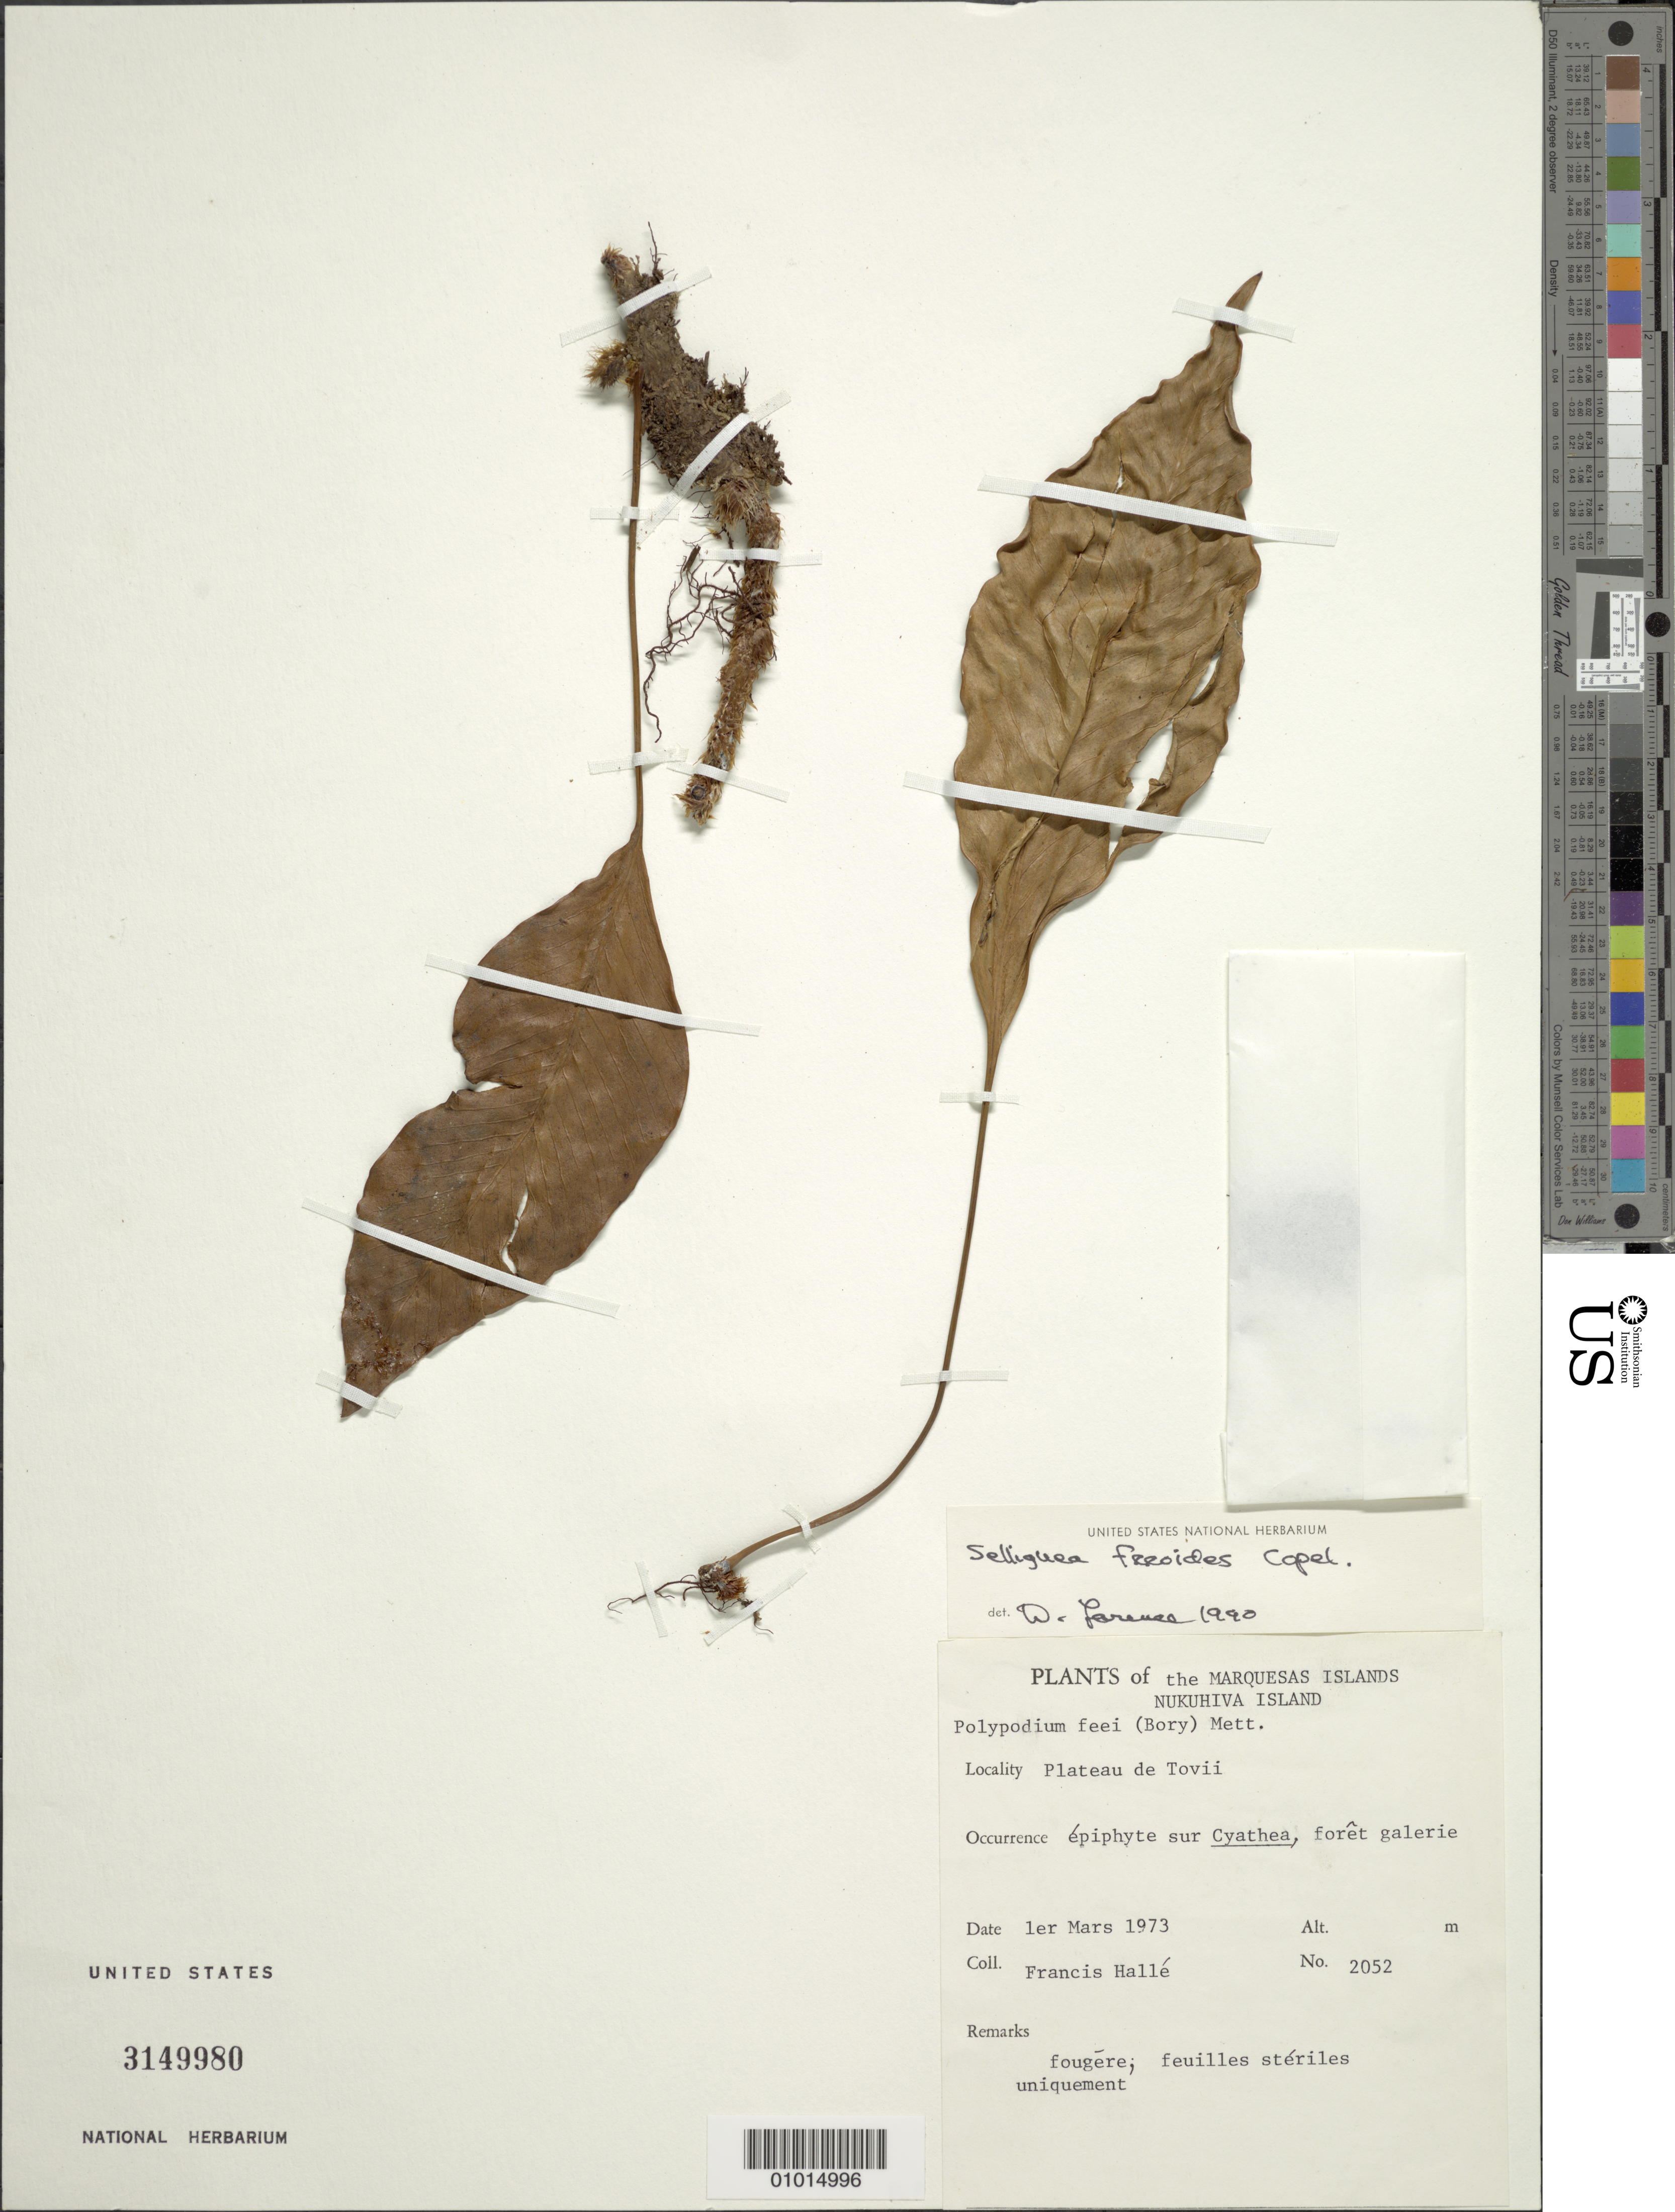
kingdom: Plantae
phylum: Tracheophyta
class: Polypodiopsida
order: Polypodiales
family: Polypodiaceae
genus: Selliguea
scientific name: Selliguea feeoides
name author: Copel.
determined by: Lorence, David H., (PTBG), National Tropical Botanical Garden (UNITED STATES)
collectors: F. Hallé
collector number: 2052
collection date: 1973-03-01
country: French Polynesia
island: Nuku Hiva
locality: Plateau de Toovii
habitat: Épiphyte sur Cyathea; forêt galerie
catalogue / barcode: US 3149980